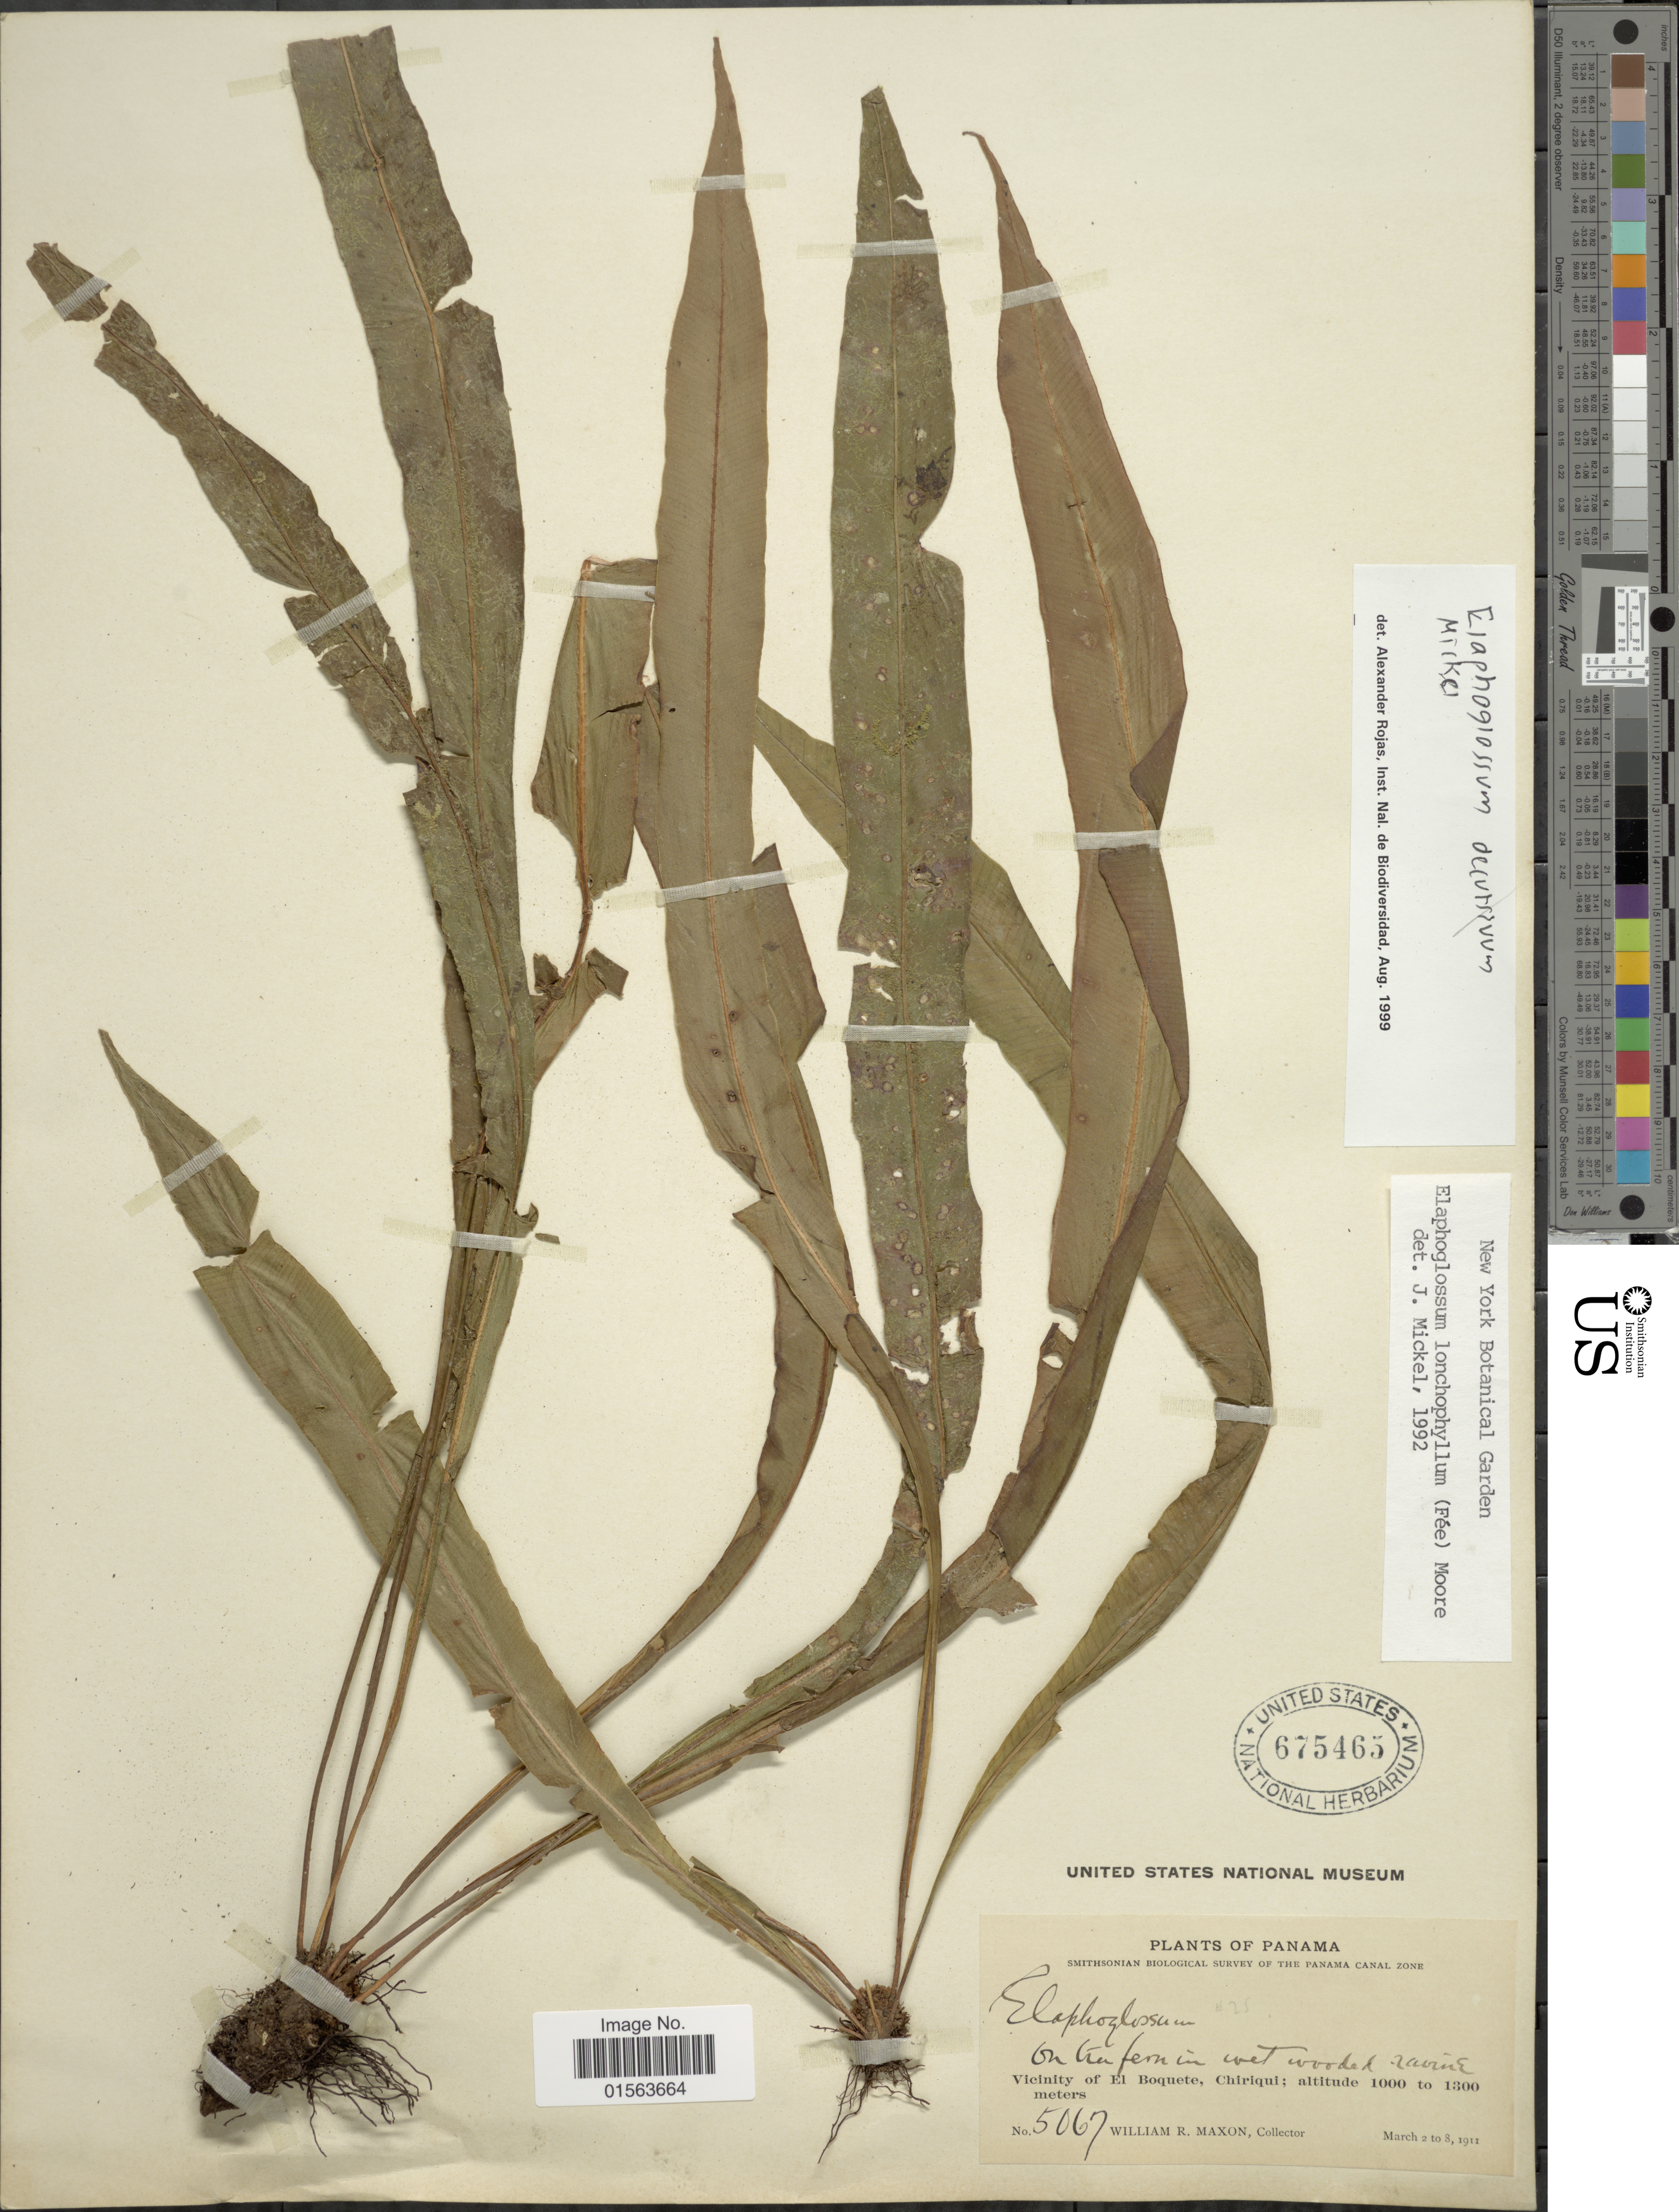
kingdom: Plantae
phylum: Tracheophyta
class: Polypodiopsida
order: Polypodiales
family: Dryopteridaceae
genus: Elaphoglossum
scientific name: Elaphoglossum decursivum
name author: Mickel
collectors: W. R. Maxon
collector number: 5067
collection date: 1911-03-02/1911-03-08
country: Panama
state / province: Chiriqui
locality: Vicinity of El Boquete, Chiriqui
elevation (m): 1000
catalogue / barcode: US 675465